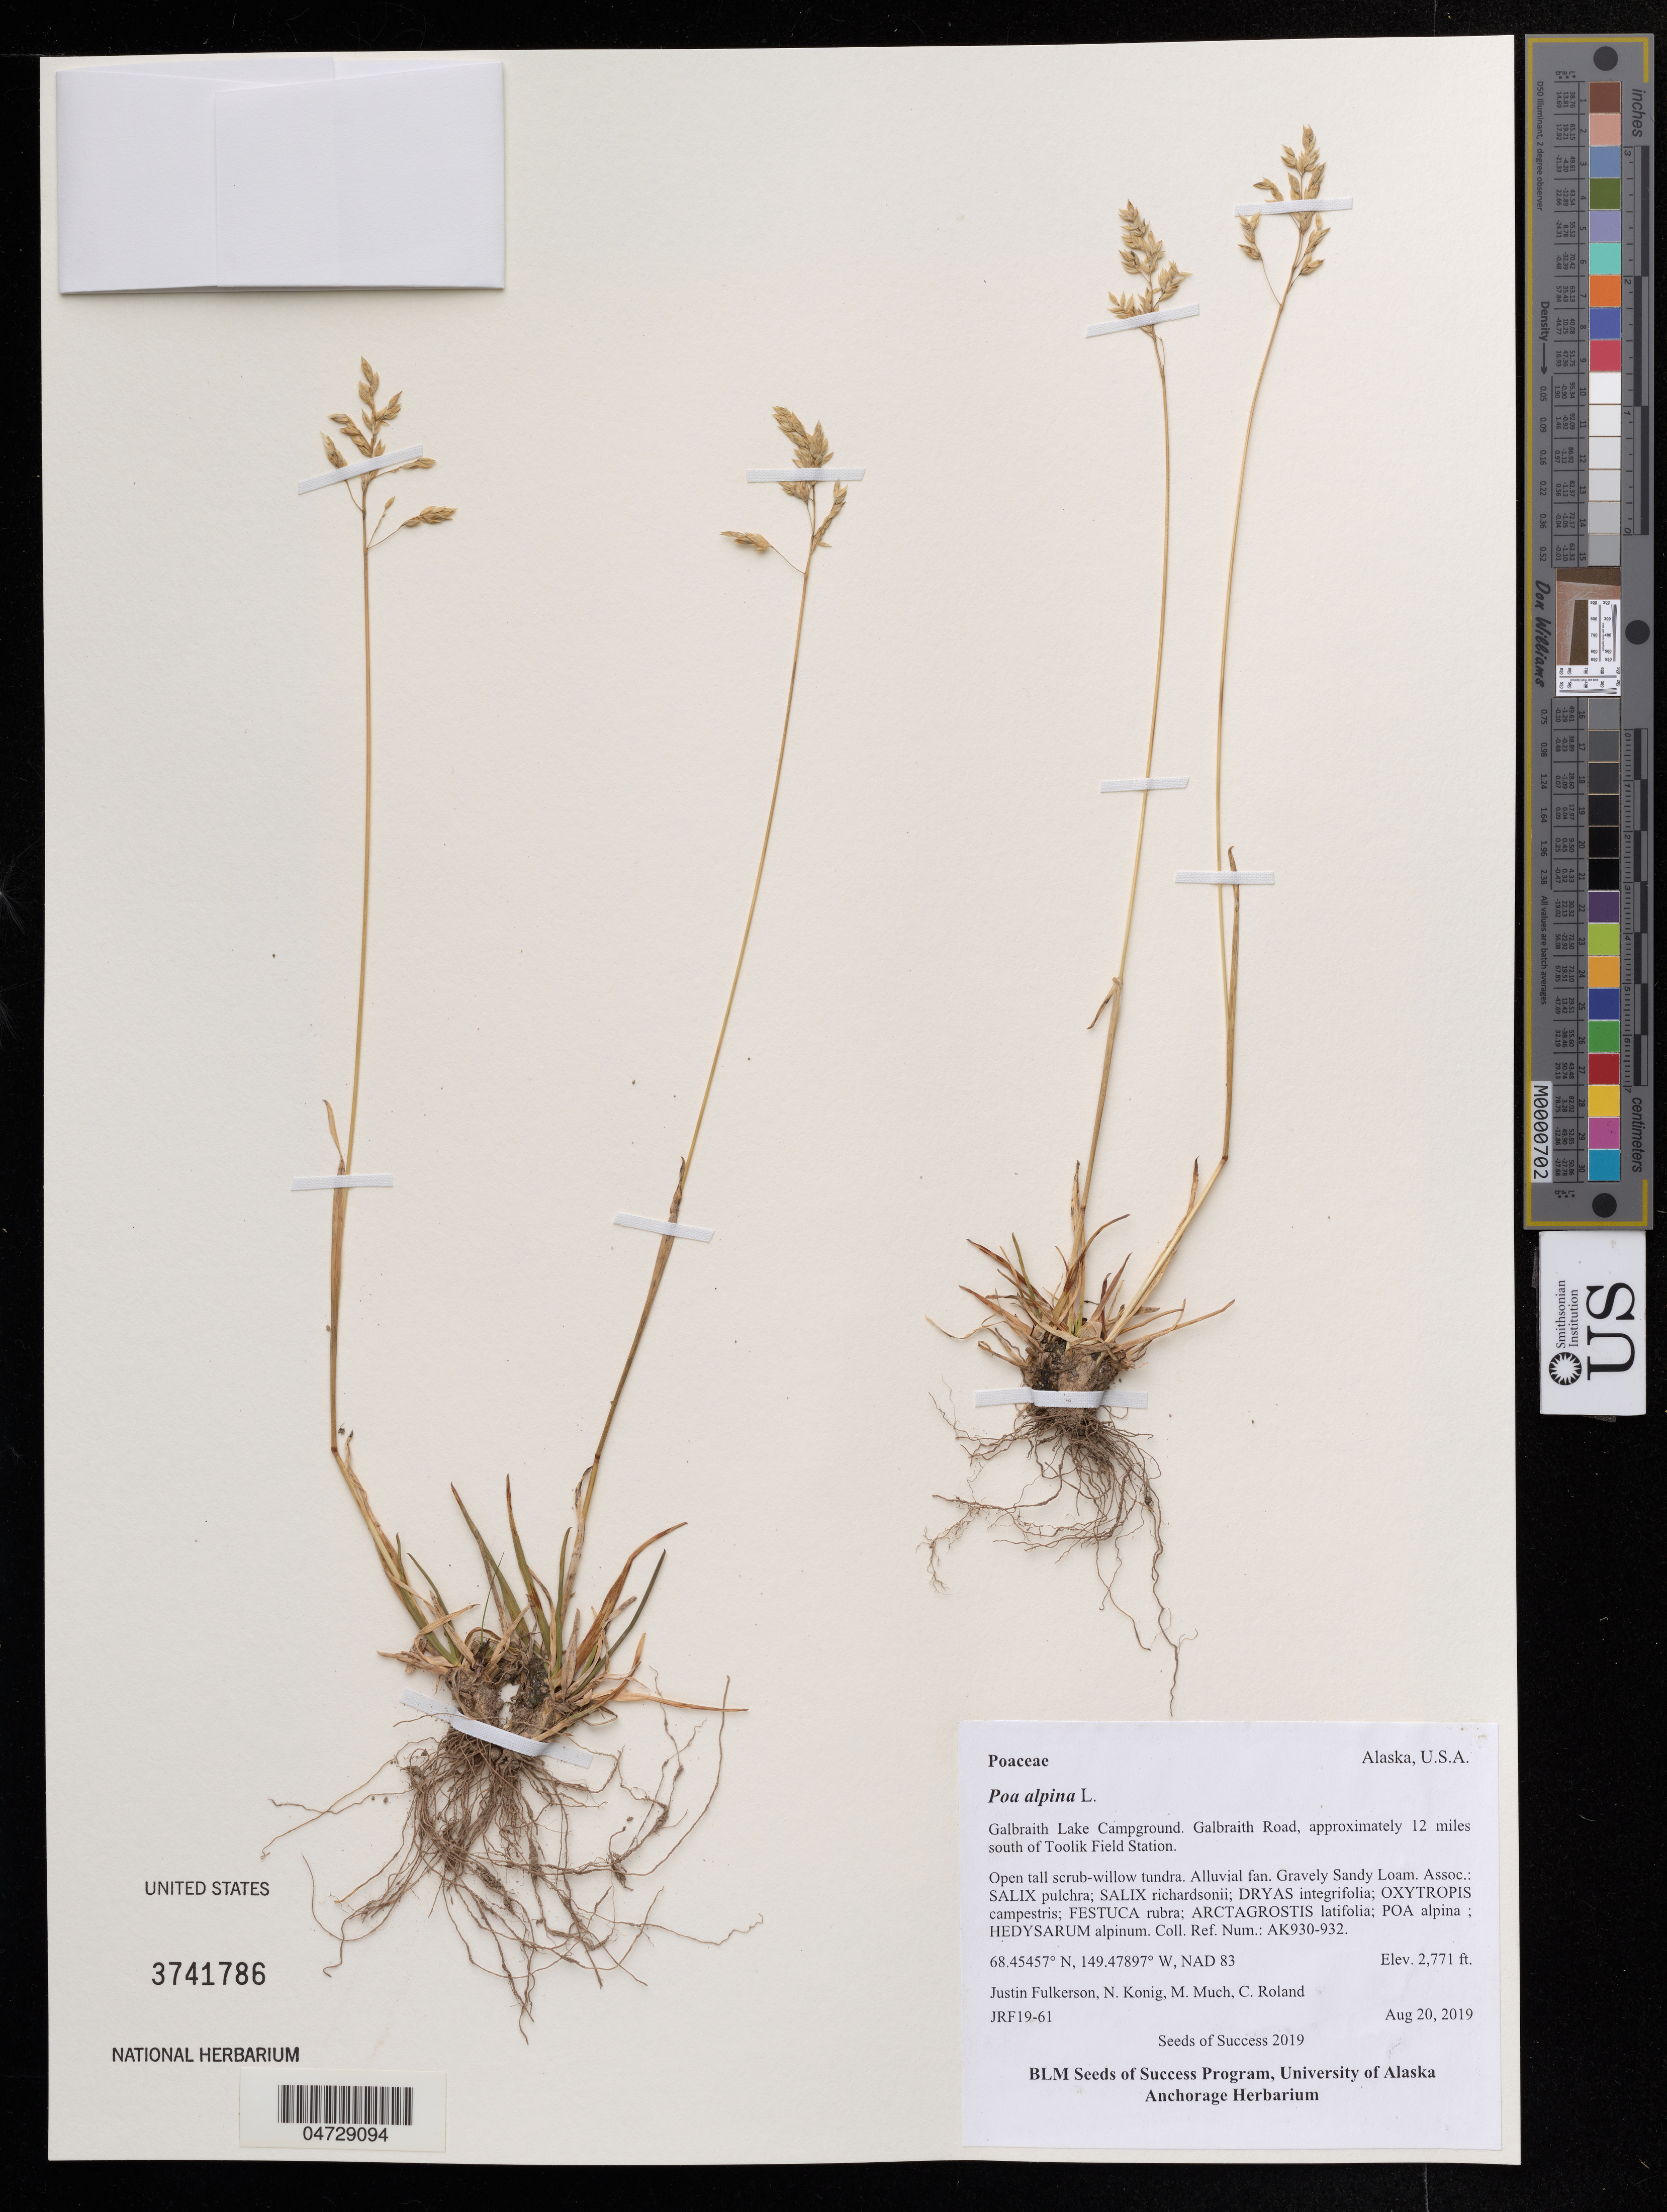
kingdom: Plantae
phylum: Tracheophyta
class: Liliopsida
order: Poales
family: Poaceae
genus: Poa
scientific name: Poa alpina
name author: L.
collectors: J. Fulkerson, N. Konig & C. Roland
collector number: JRF19-61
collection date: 2019-08-20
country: United States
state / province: Alaska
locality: Galbraith Lake Campground. Galbraith Road, approximately 12 miles south of Toolik Field Station.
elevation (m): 845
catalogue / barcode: US 3741786